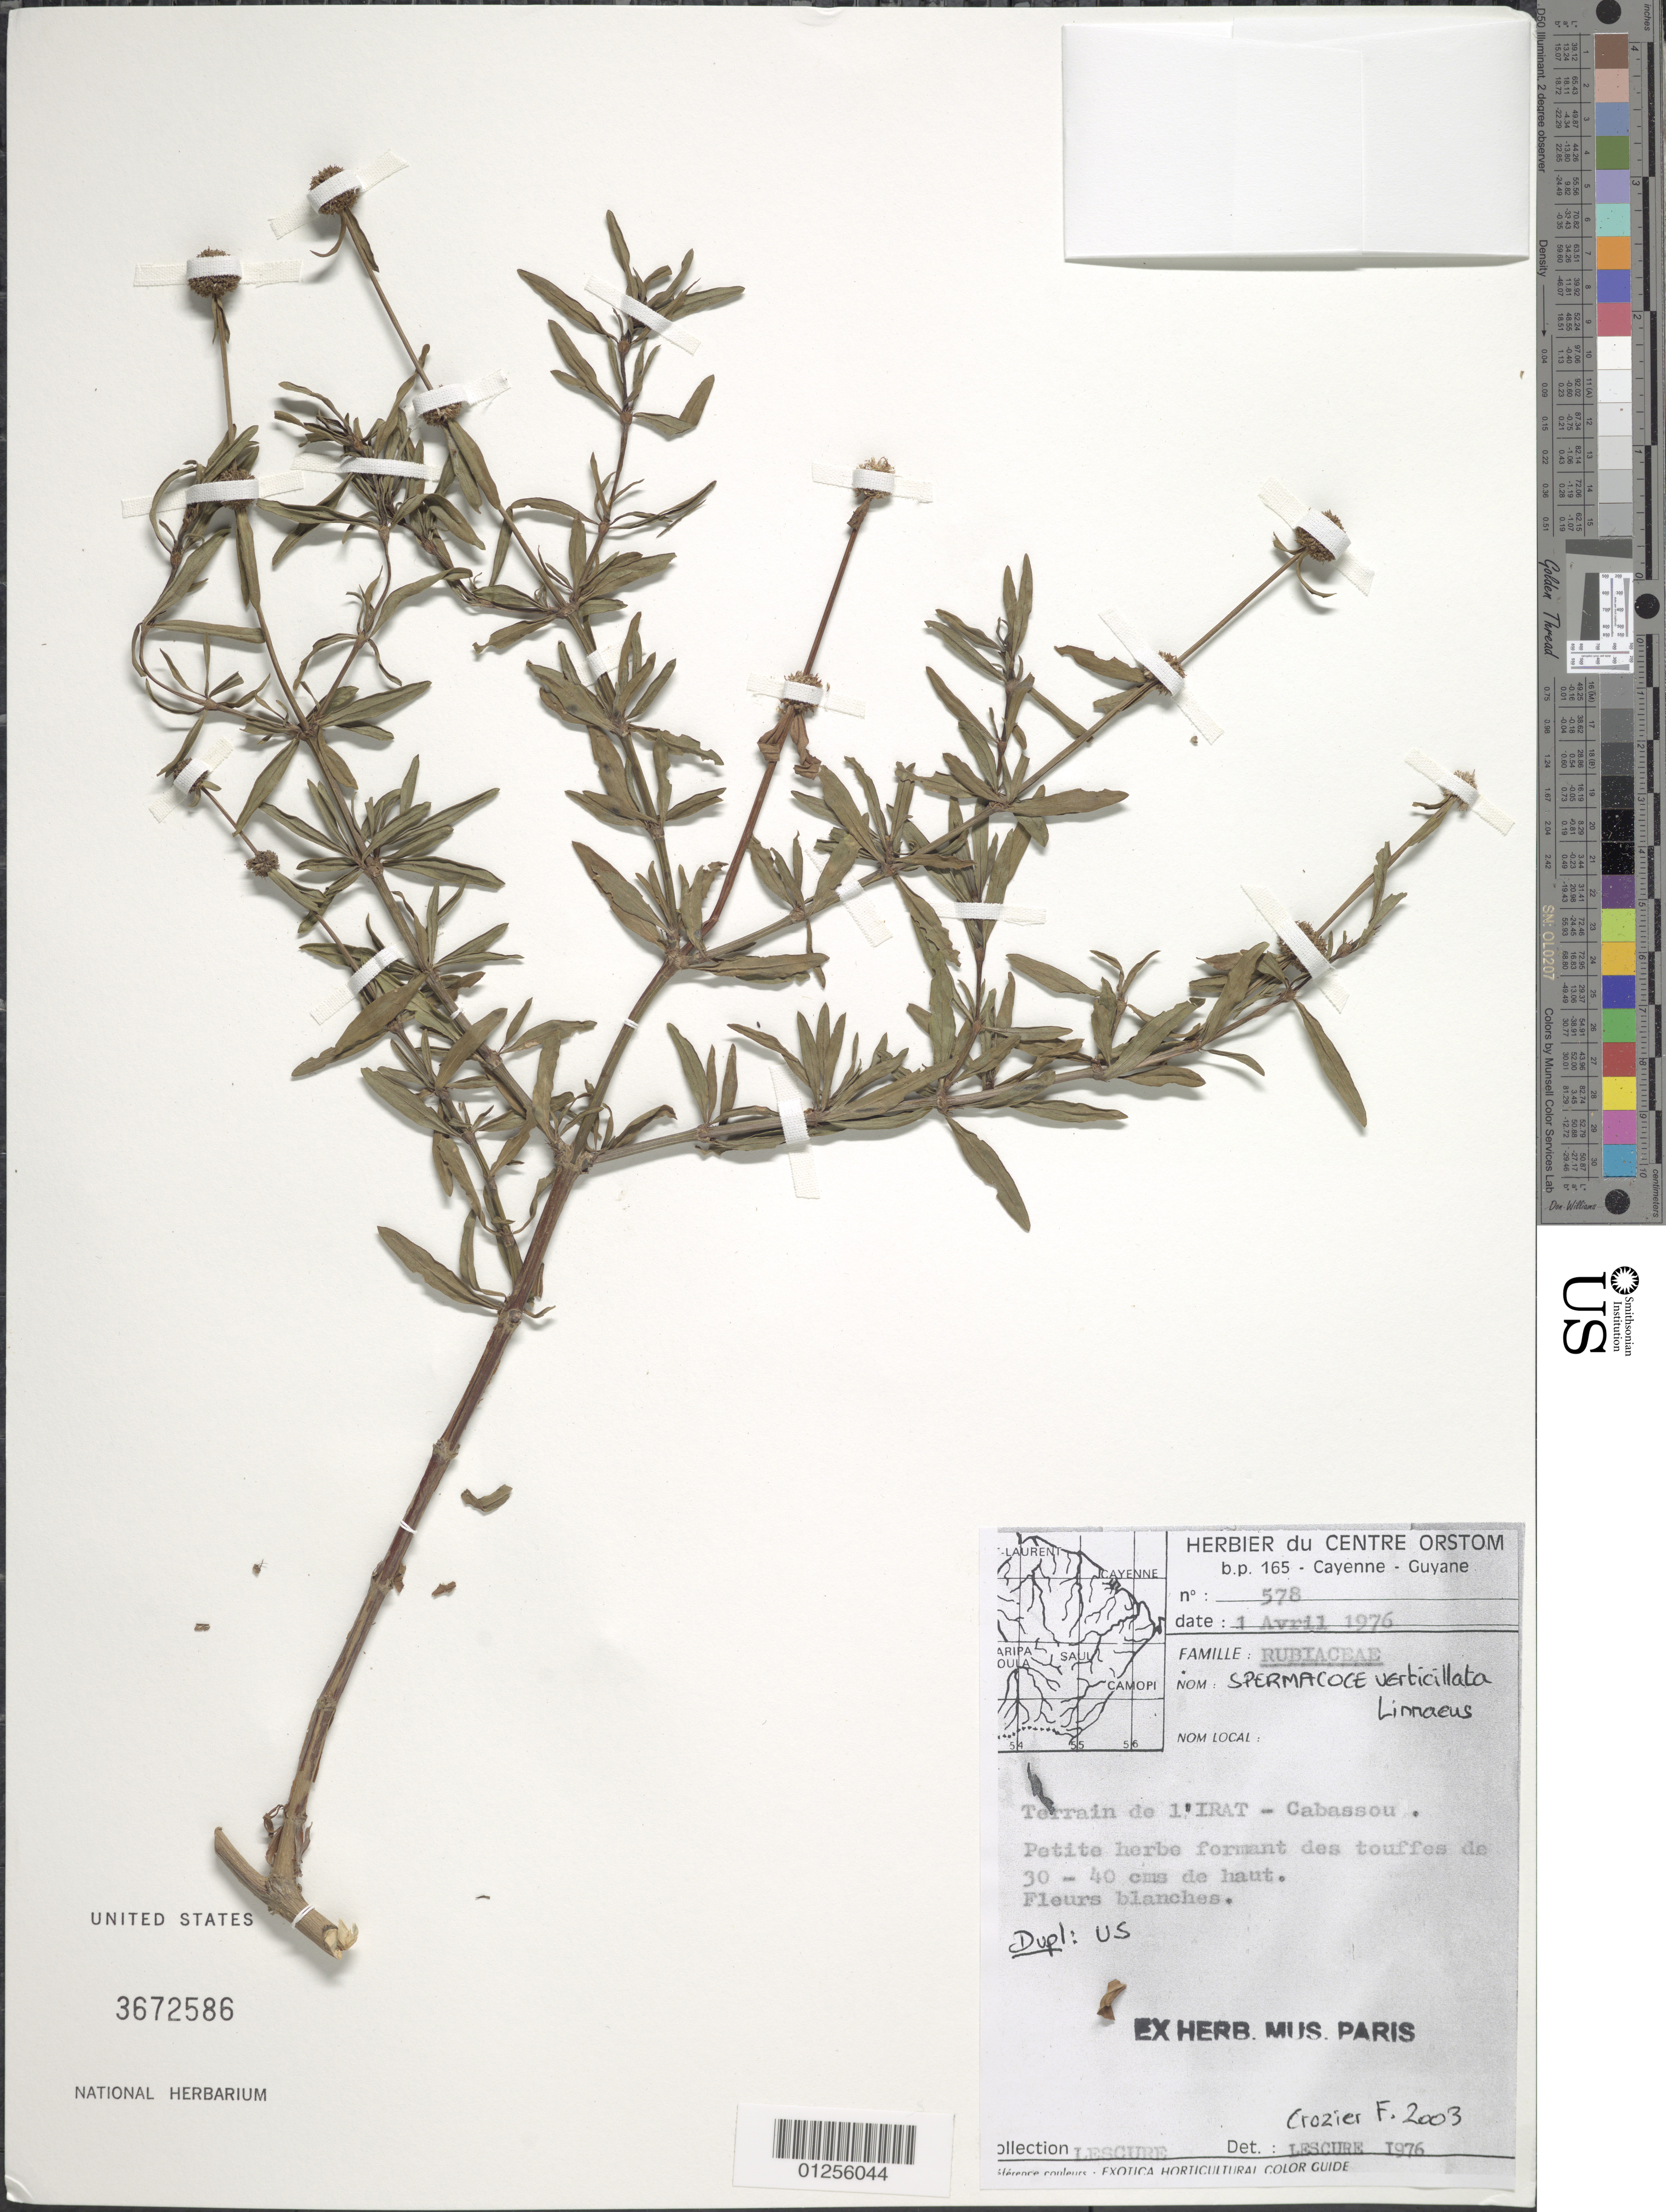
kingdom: Plantae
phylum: Tracheophyta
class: Magnoliopsida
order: Gentianales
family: Rubiaceae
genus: Spermacoce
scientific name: Spermacoce verticillata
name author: L.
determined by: Crozier, F.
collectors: J.-P. Lescure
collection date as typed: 1 April 1976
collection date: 1976-04-01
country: French Guiana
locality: Terrain de l'Irat - Cabassou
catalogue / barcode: US 3672586